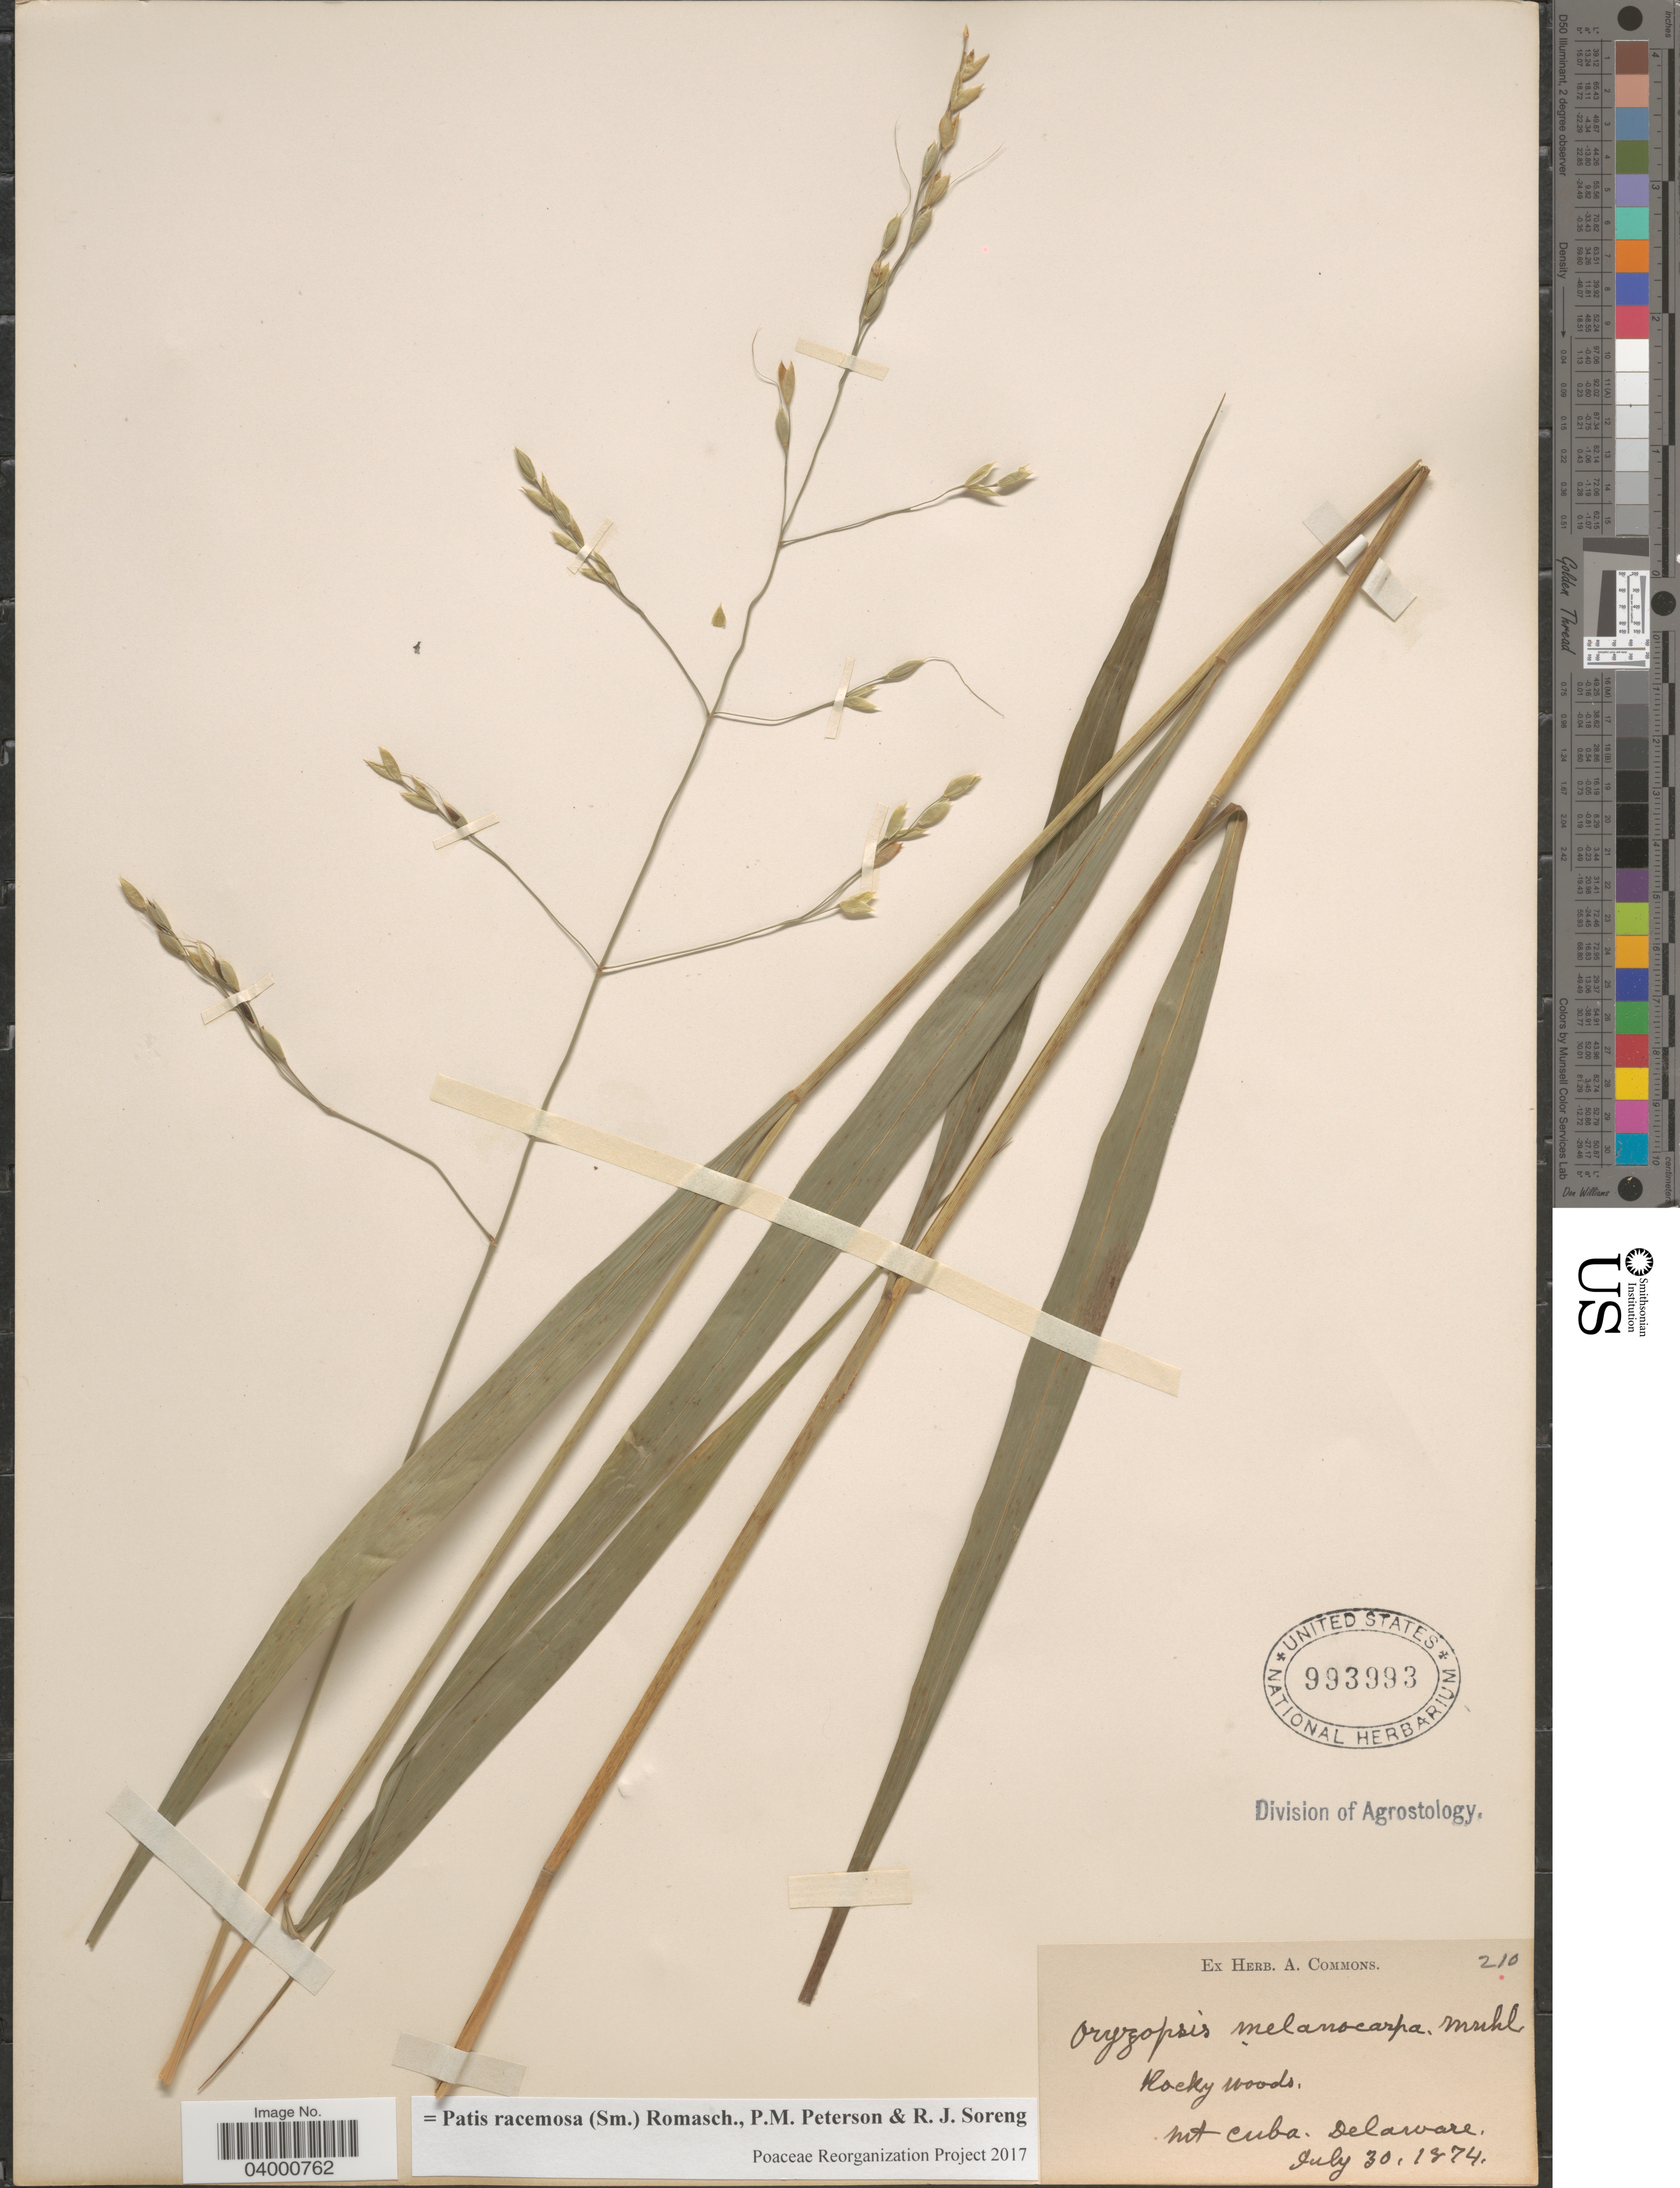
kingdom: Plantae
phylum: Tracheophyta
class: Liliopsida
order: Poales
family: Poaceae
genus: Patis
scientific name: Patis racemosa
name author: (Sm.) Romasch. et al.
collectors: ex herb. A. Commons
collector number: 210?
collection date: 1874-07-30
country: United States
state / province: Delaware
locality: Rocky woods, Mt Cuba.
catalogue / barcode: US 993993